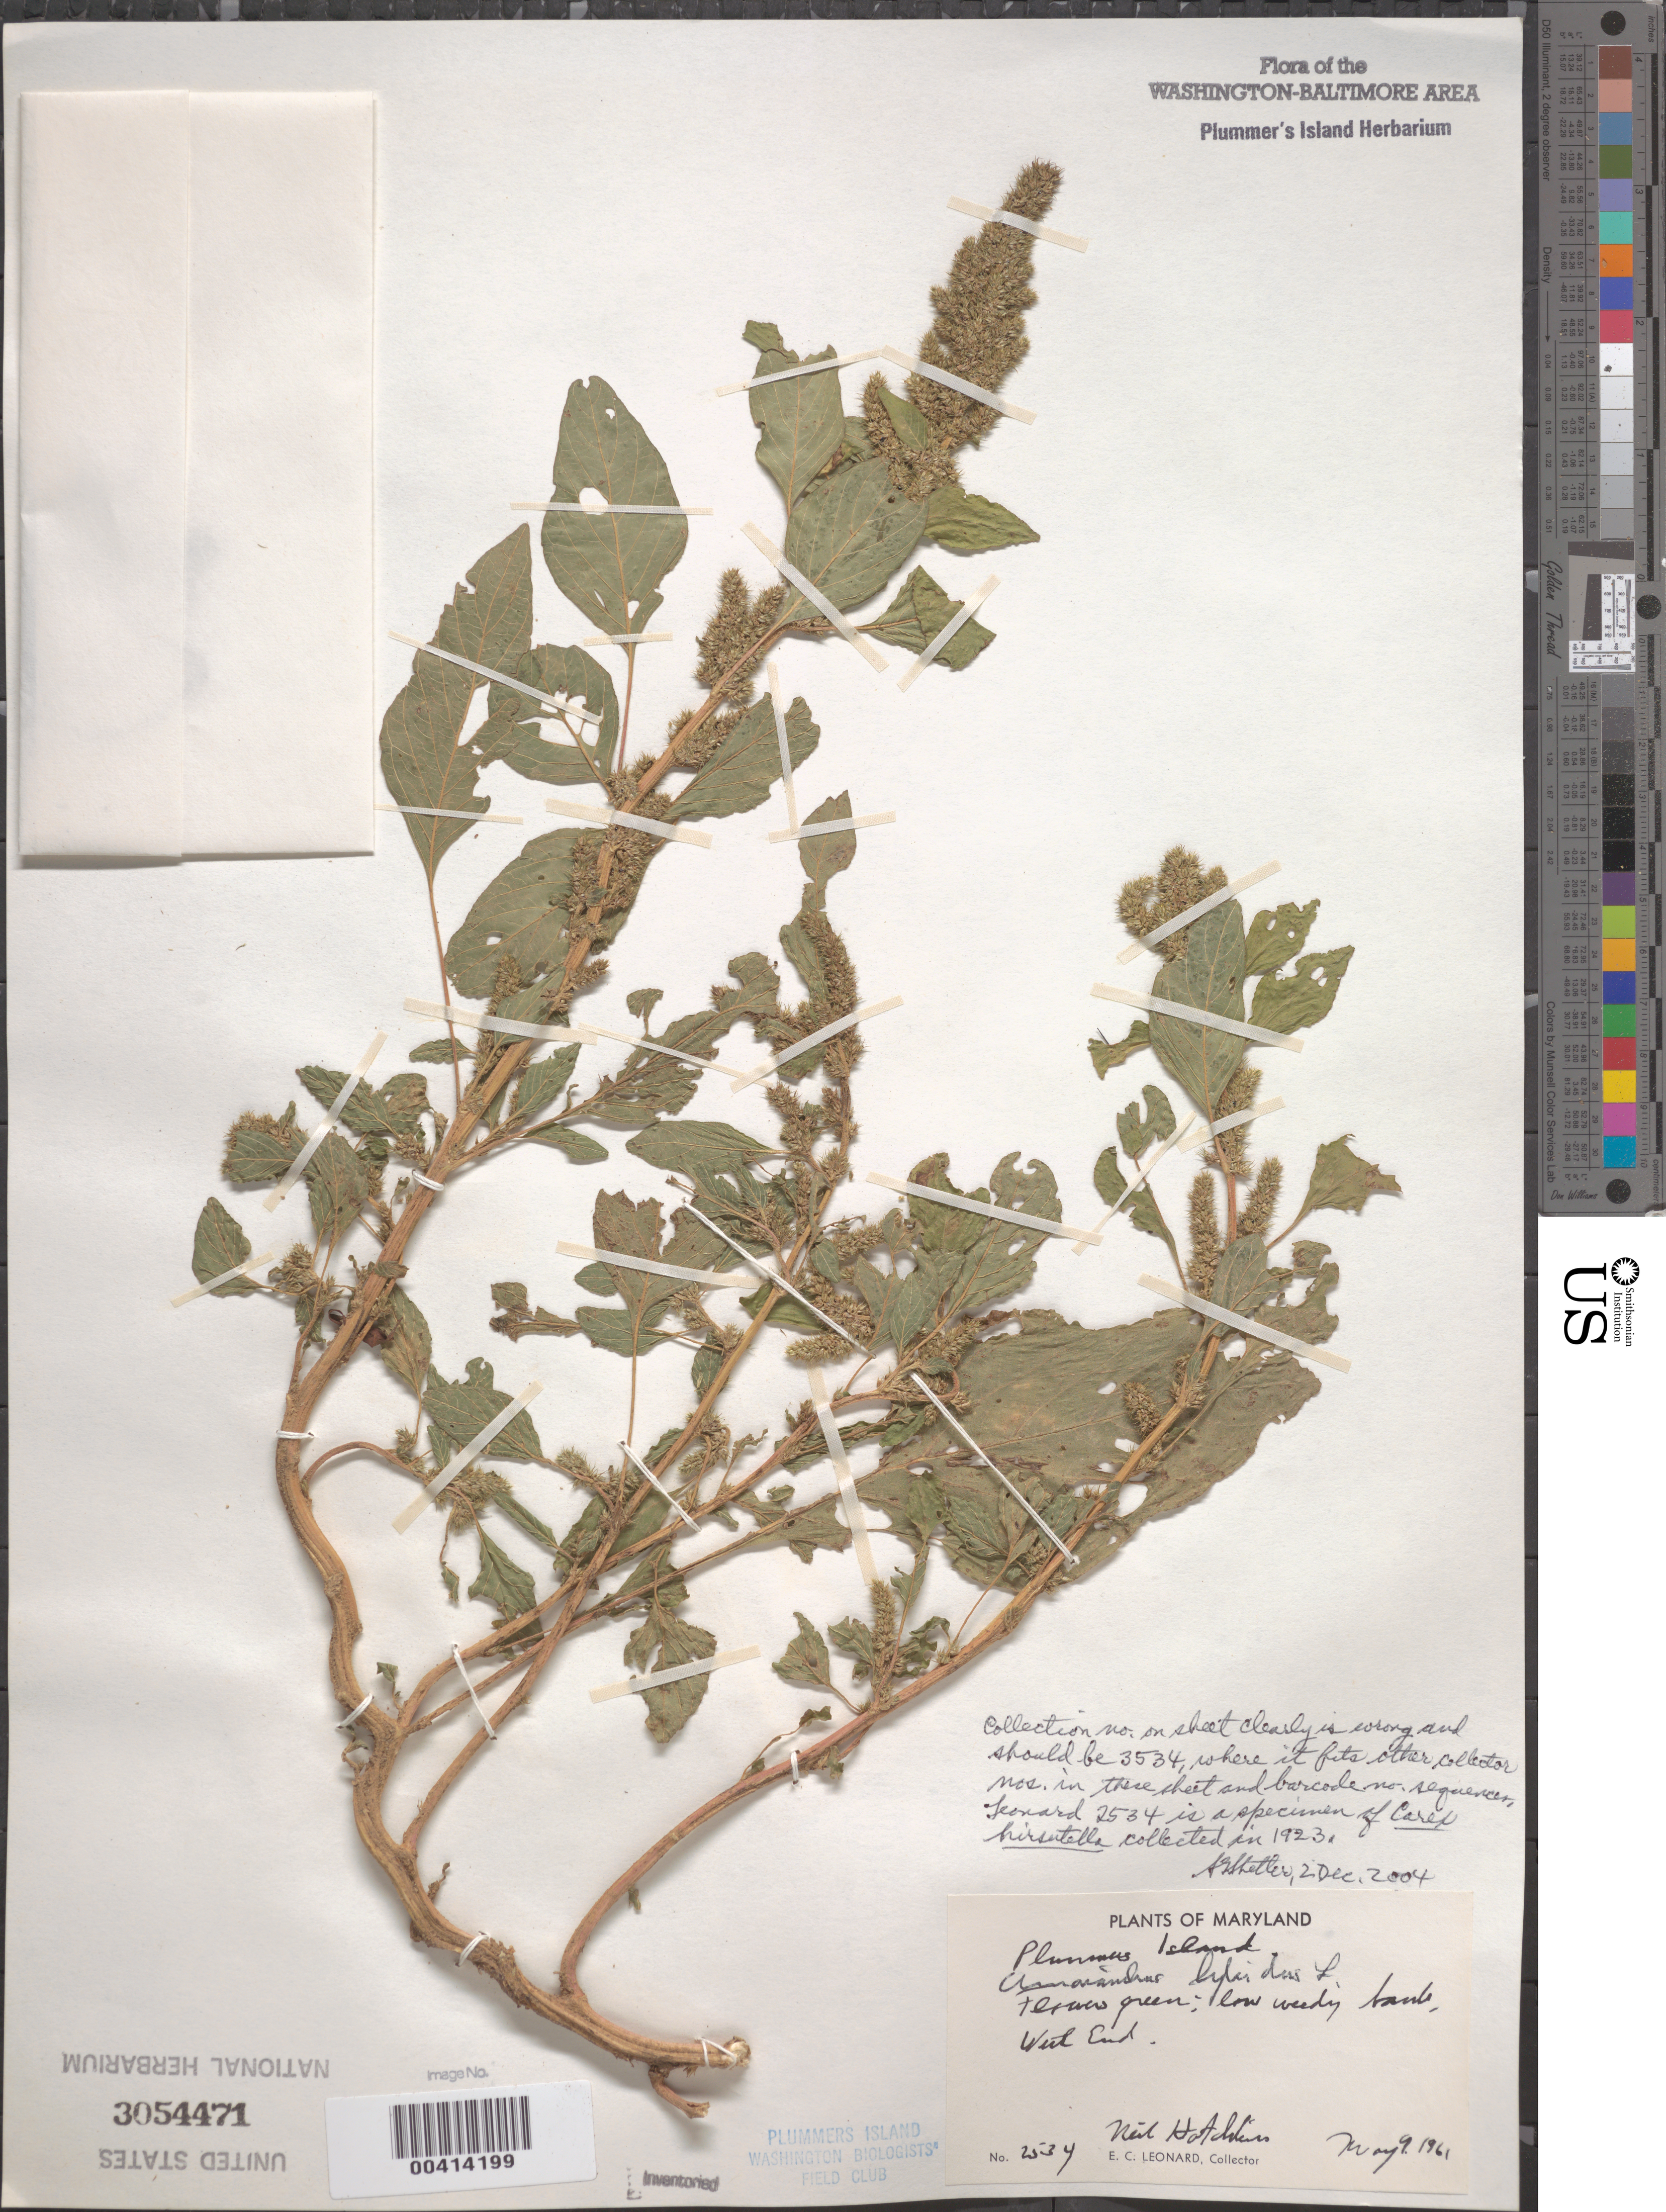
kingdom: Plantae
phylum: Tracheophyta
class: Magnoliopsida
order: Caryophyllales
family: Amaranthaceae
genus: Amaranthus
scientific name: Amaranthus hybridus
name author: L.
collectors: E. C. Leonard & N. Hotchkiss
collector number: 3534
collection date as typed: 09 May 1961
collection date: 1961-05-09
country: United States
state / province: Maryland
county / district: Montgomery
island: Plummers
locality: Plummer's Island; west end C. & O. Canal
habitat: Low weedy banks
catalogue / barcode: US 3054471